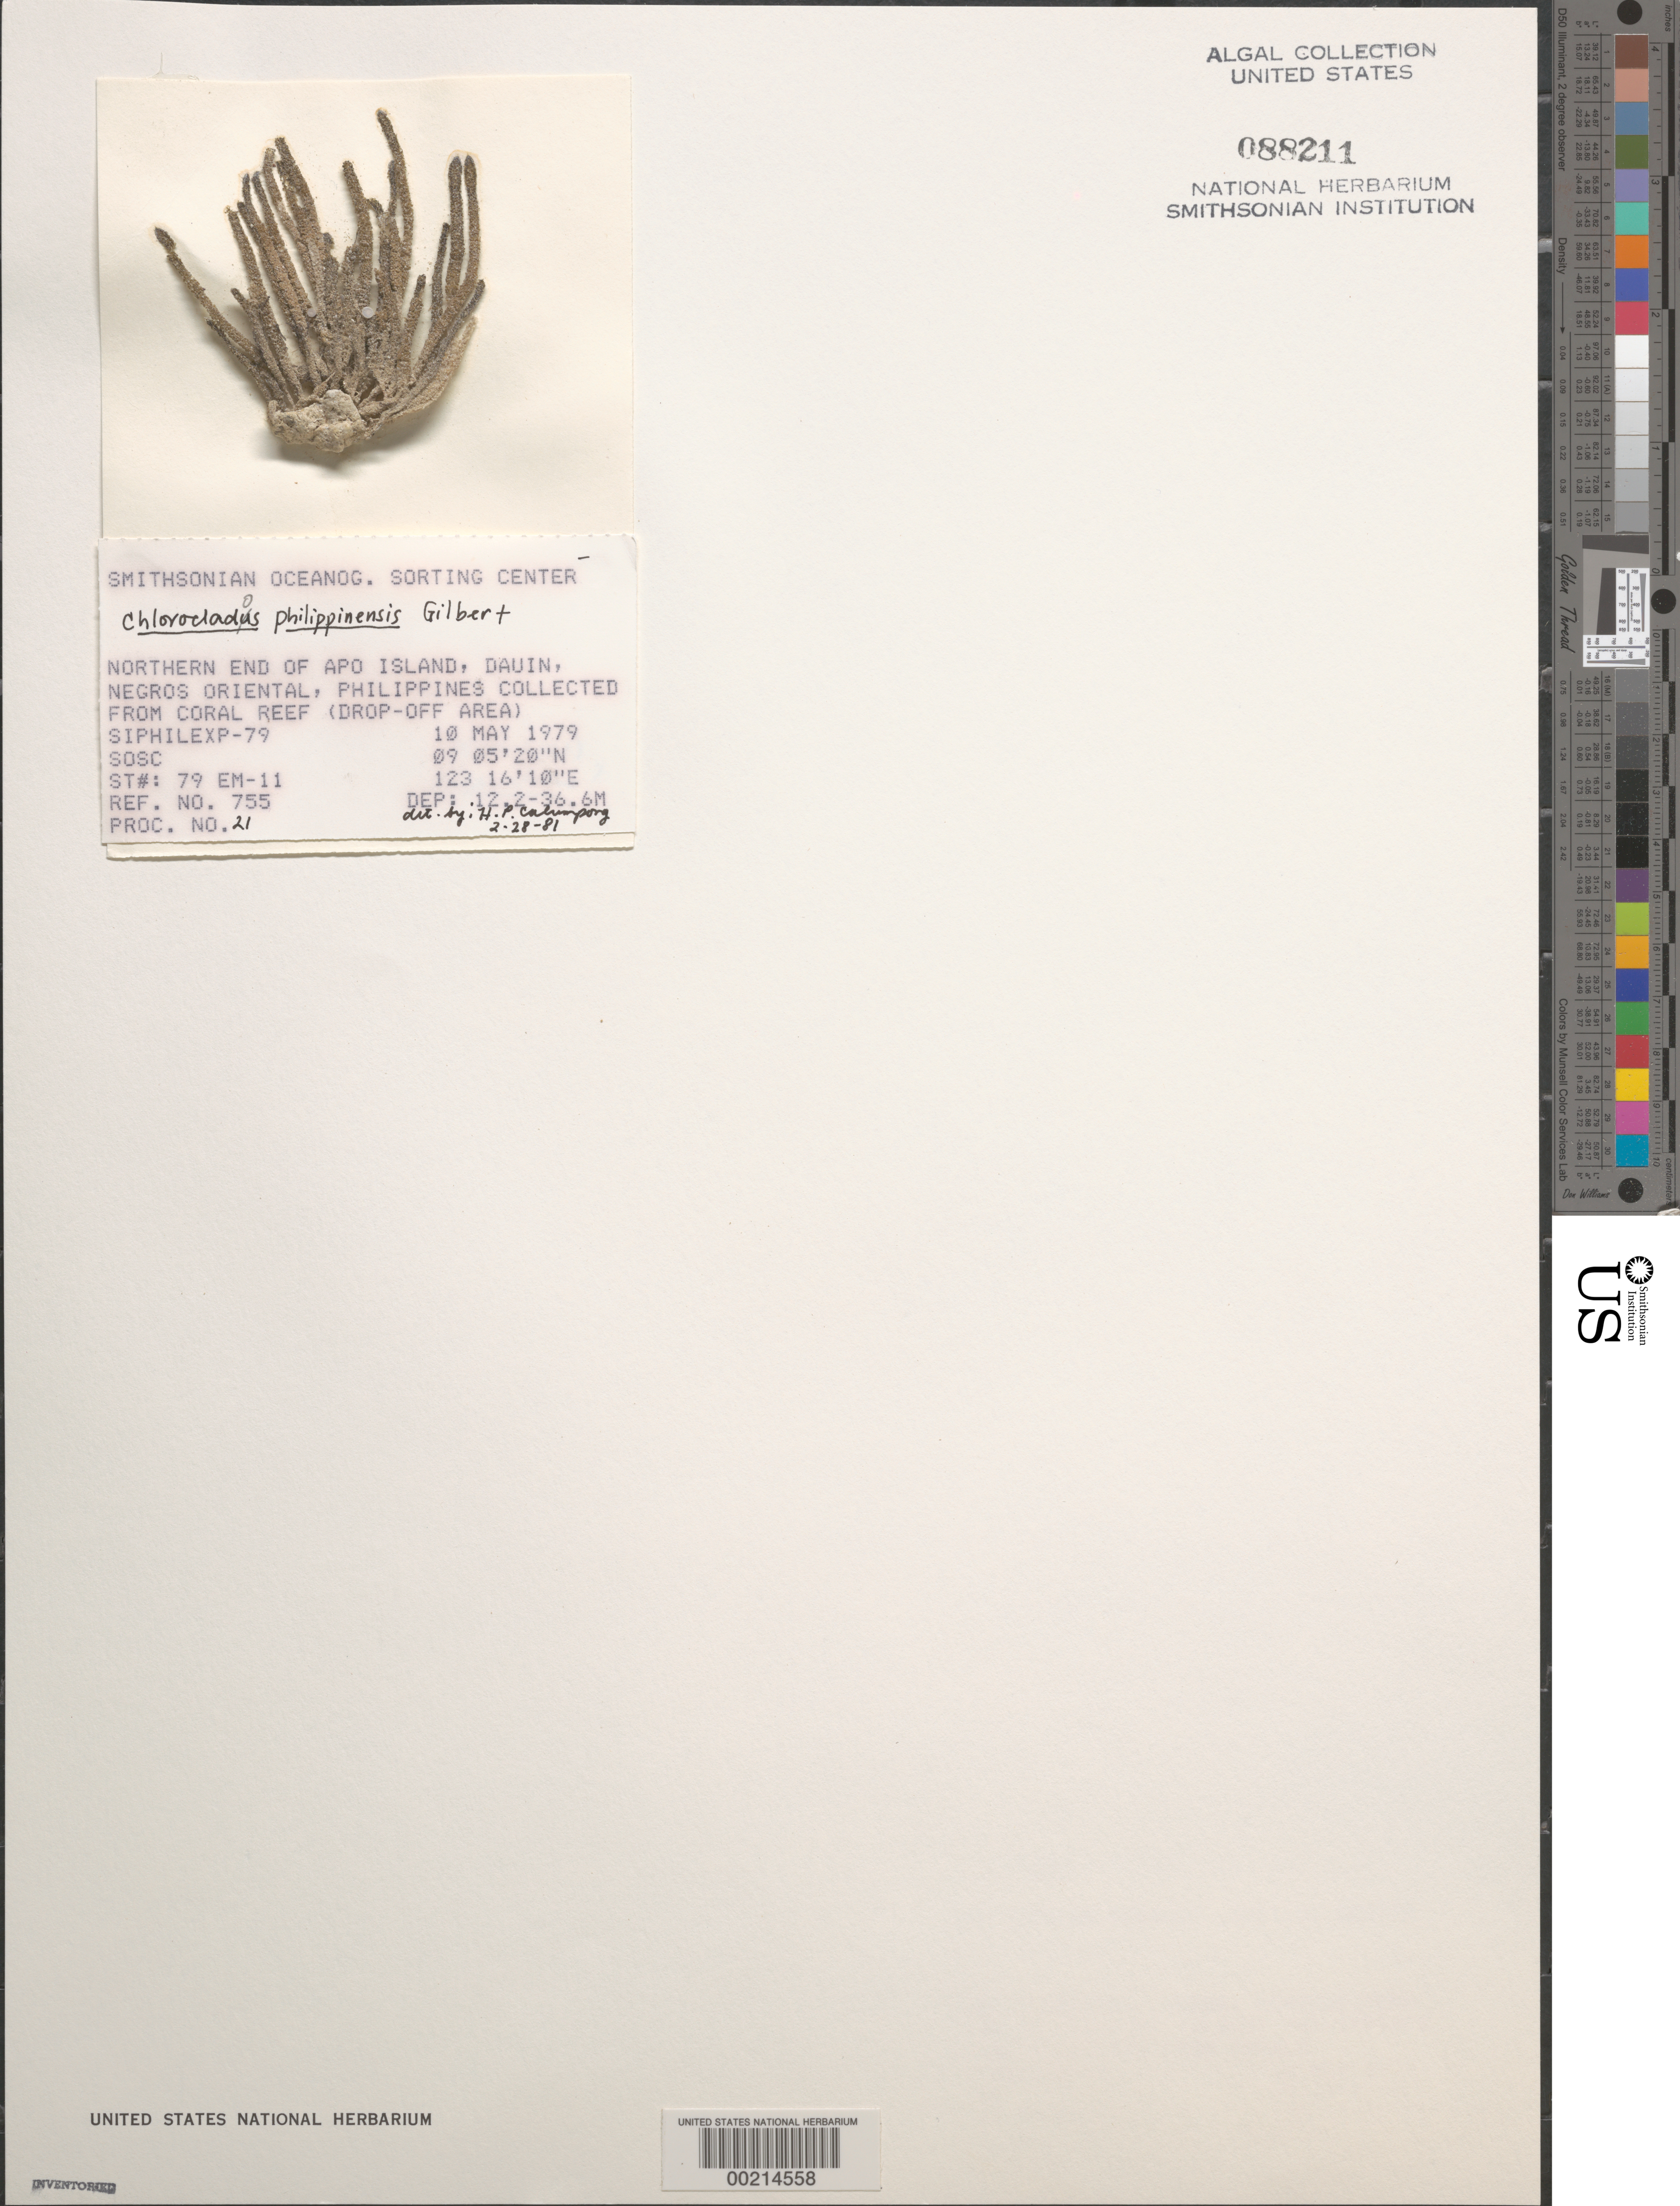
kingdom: Plantae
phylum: Chlorophyta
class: Ulvophyceae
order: Dasycladales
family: Dasycladaceae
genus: Chloroclados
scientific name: Chloroclados australasicus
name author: O.G. Sond.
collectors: SOSC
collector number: Station 79 Em-11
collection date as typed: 10 May 1979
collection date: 1979-05-10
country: Philippines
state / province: Central Visayas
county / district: Negros Oriental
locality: Apo island, dauin, negros oriental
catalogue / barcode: US 88211